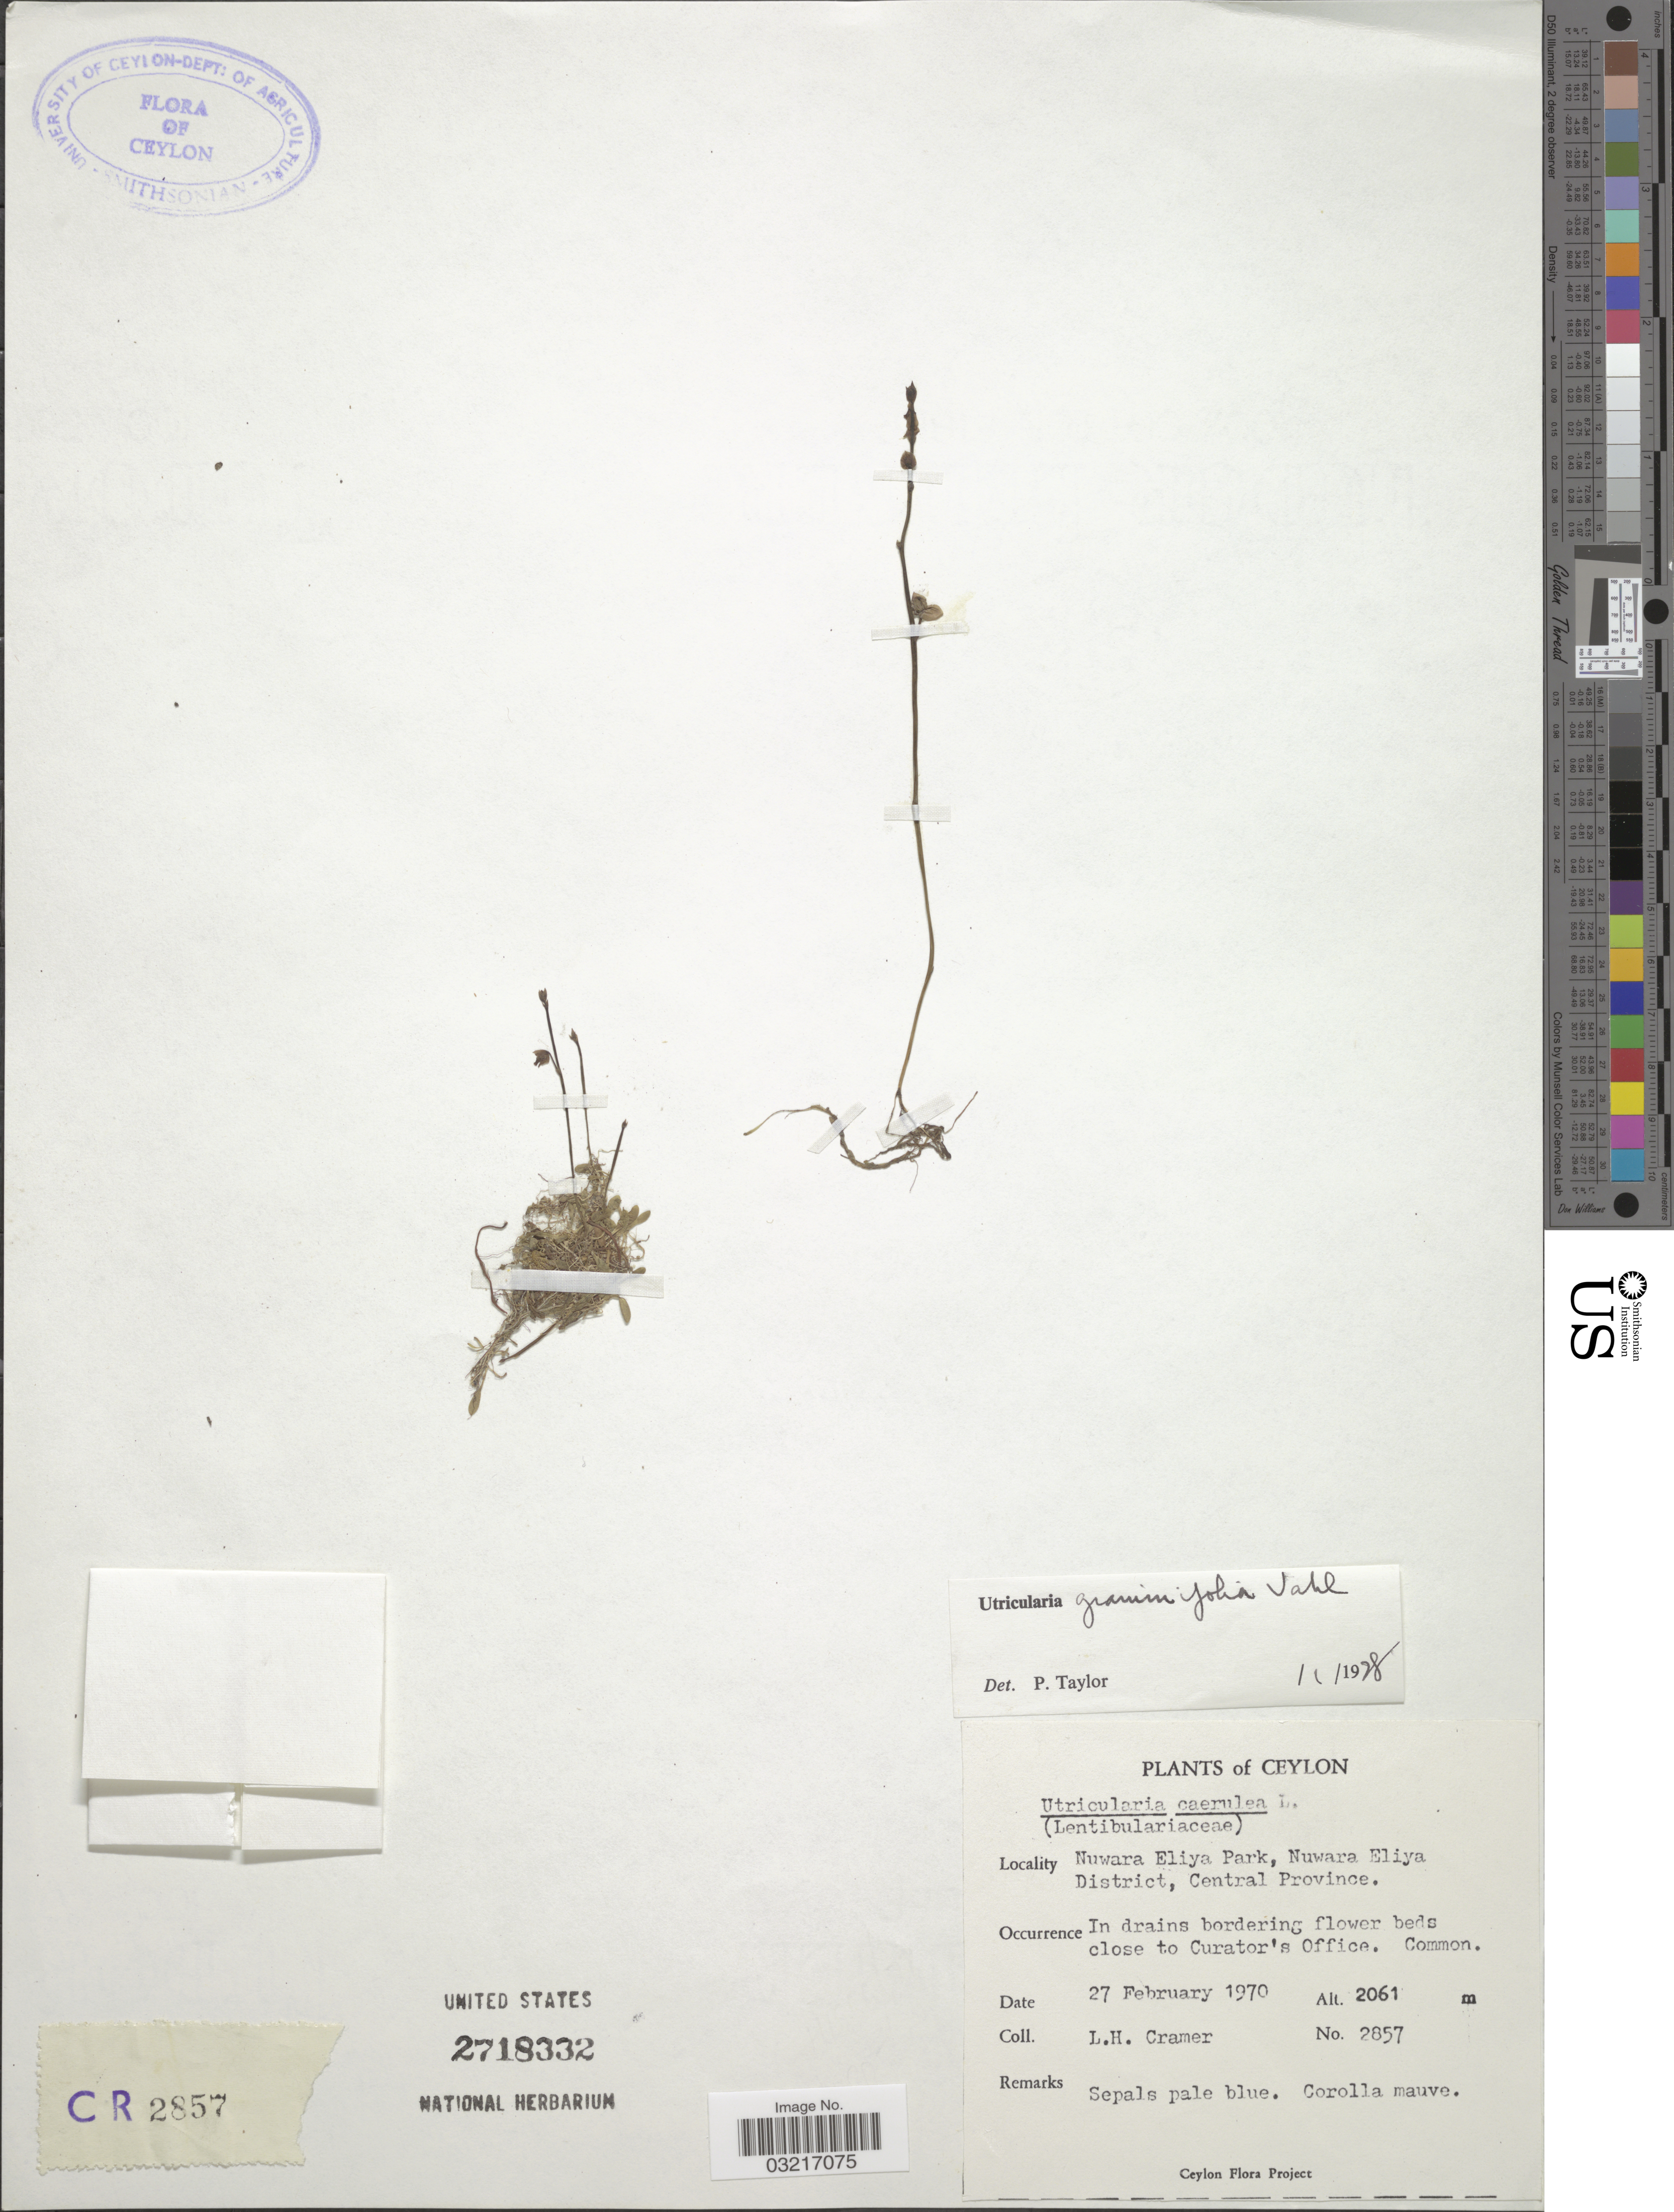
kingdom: Plantae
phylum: Tracheophyta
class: Magnoliopsida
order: Lamiales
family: Lentibulariaceae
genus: Utricularia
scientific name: Utricularia graminifolia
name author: Vahl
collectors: L. H. Cramer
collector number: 2857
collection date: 1970-02-27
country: Sri Lanka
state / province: Central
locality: Ceylon, Nuwara Eliya Park, Nuwara Eliya District, In drains bordering flower beds close to Curator's Office.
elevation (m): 2061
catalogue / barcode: US 2718332